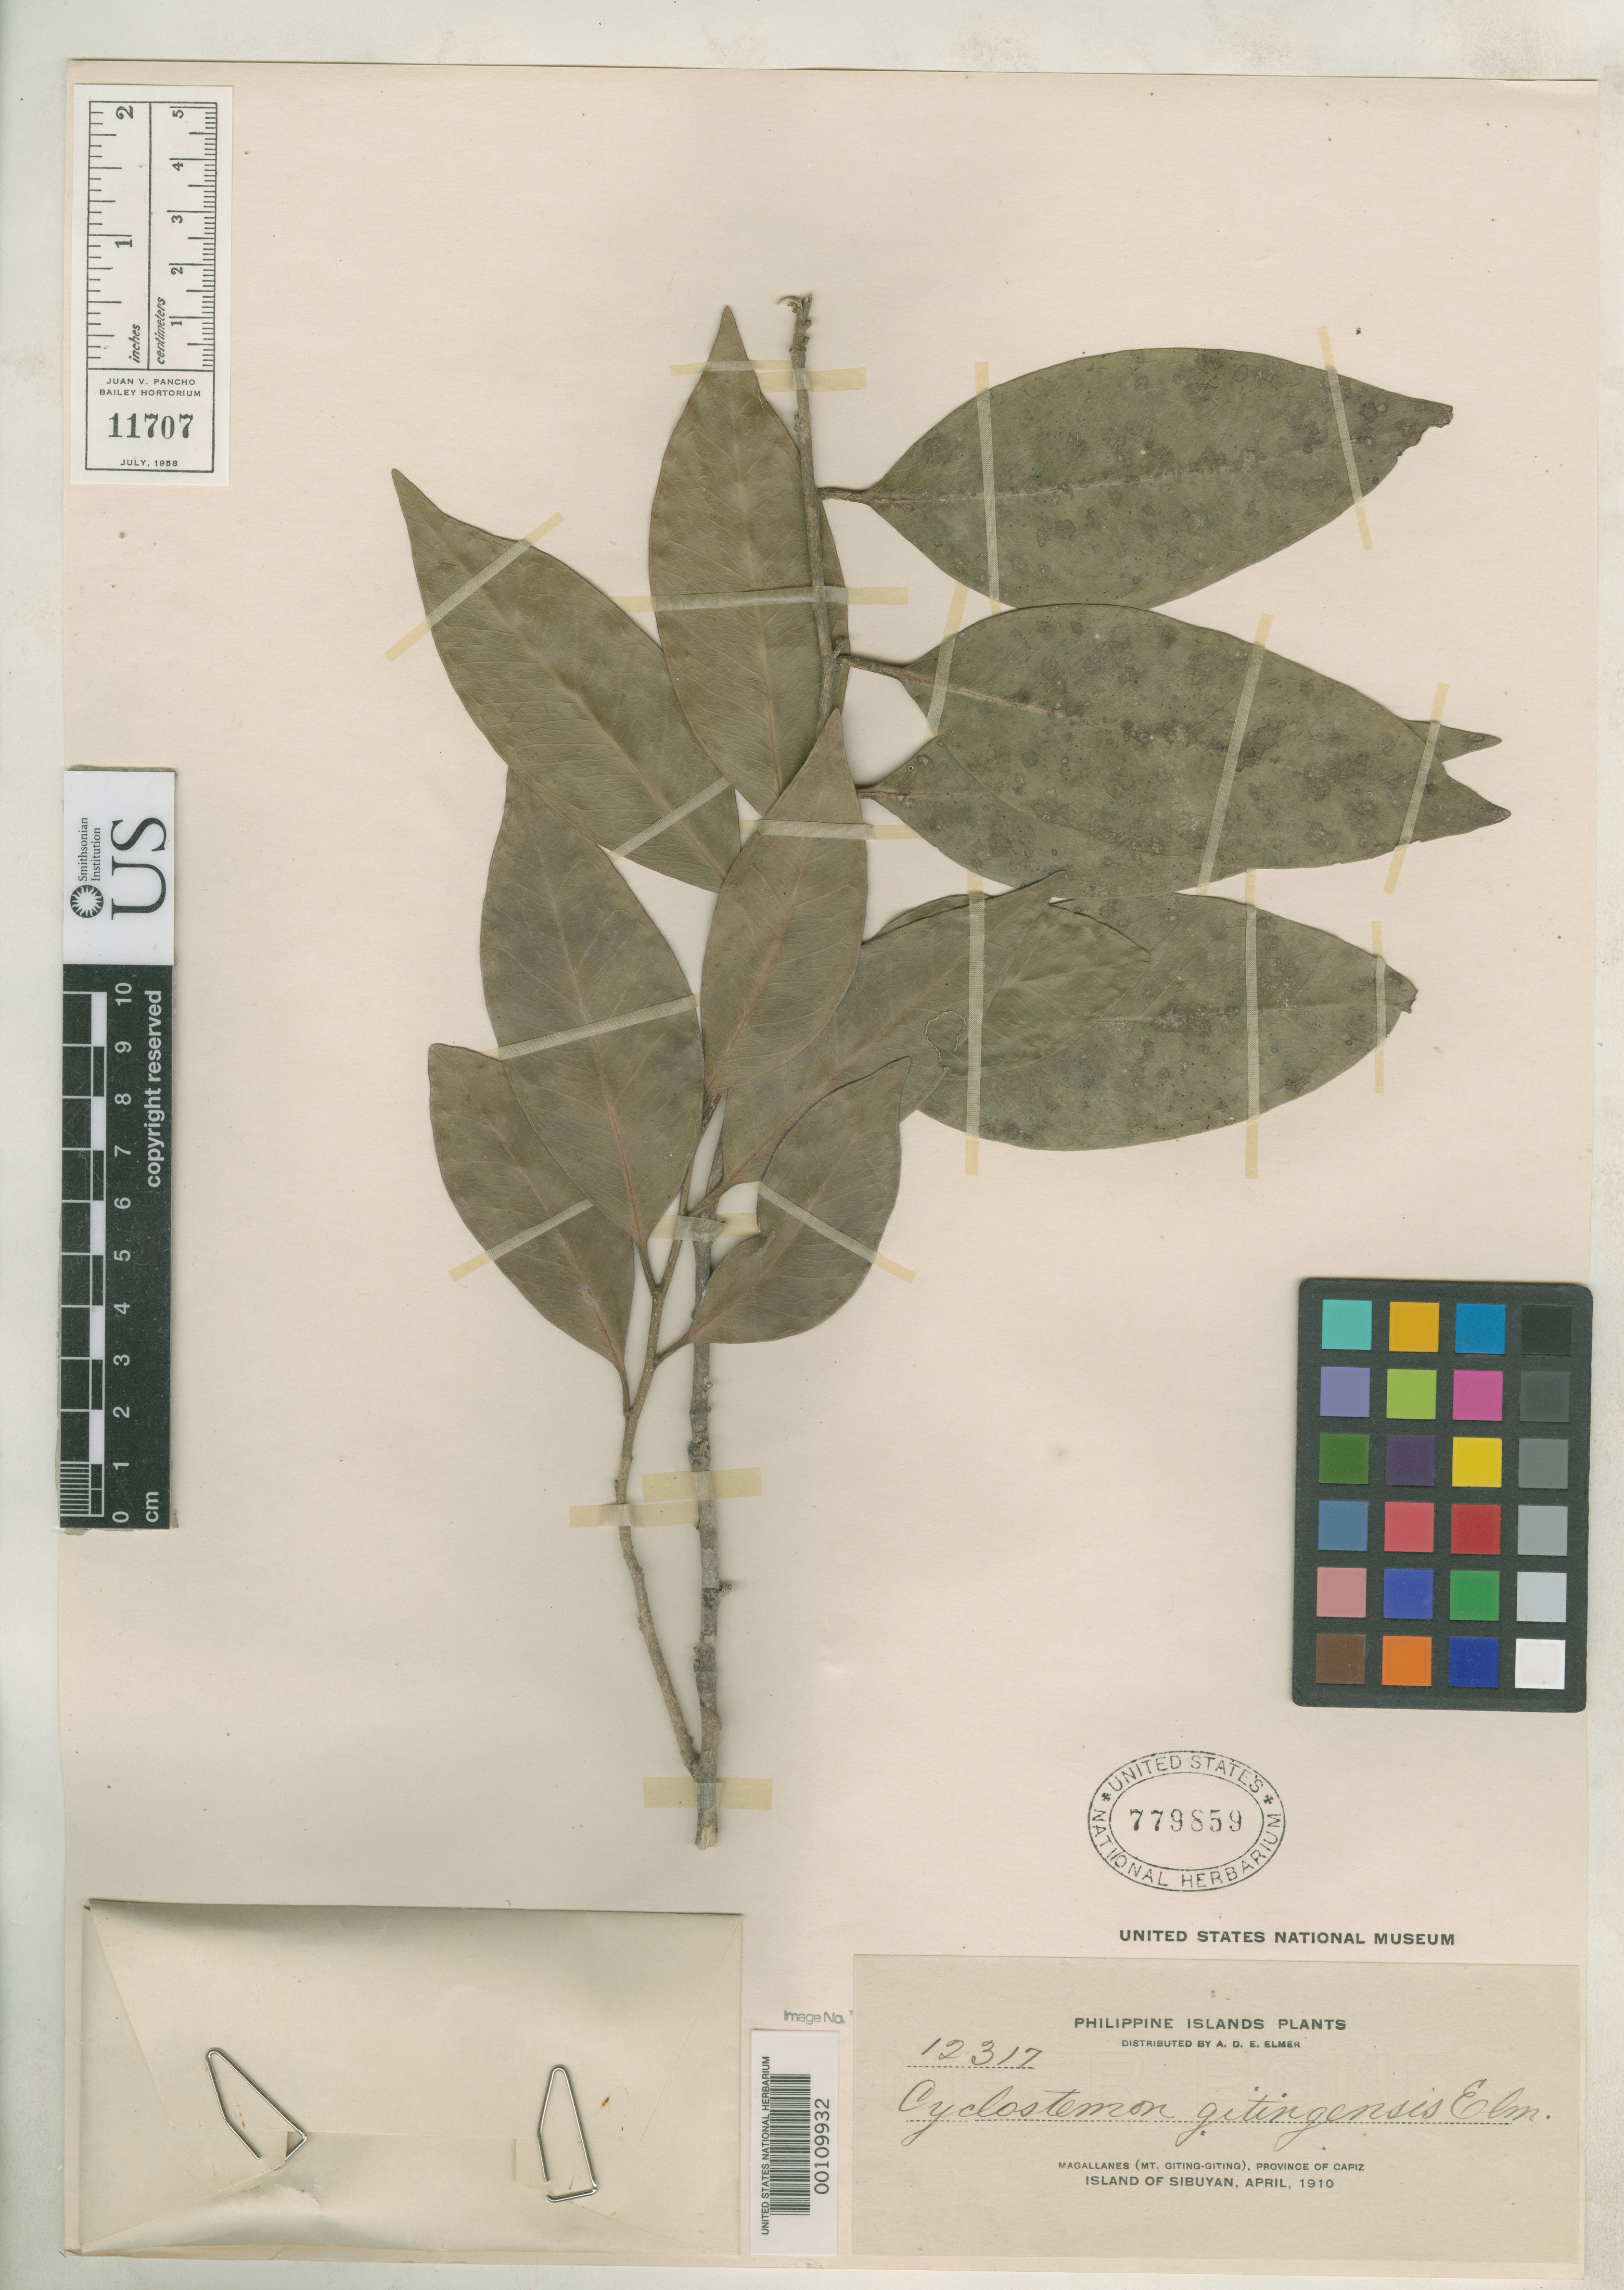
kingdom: Plantae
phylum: Tracheophyta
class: Magnoliopsida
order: Malpighiales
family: Putranjivaceae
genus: Cyclostemon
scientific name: Cyclostemon gitingensis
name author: Elmer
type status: Isotype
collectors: A. D. E. Elmer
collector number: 12317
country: Philippines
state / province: Mimaropa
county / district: Romblon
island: Sibuyan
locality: Magallanes, Mt. Giting-Giting.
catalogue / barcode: US 779859